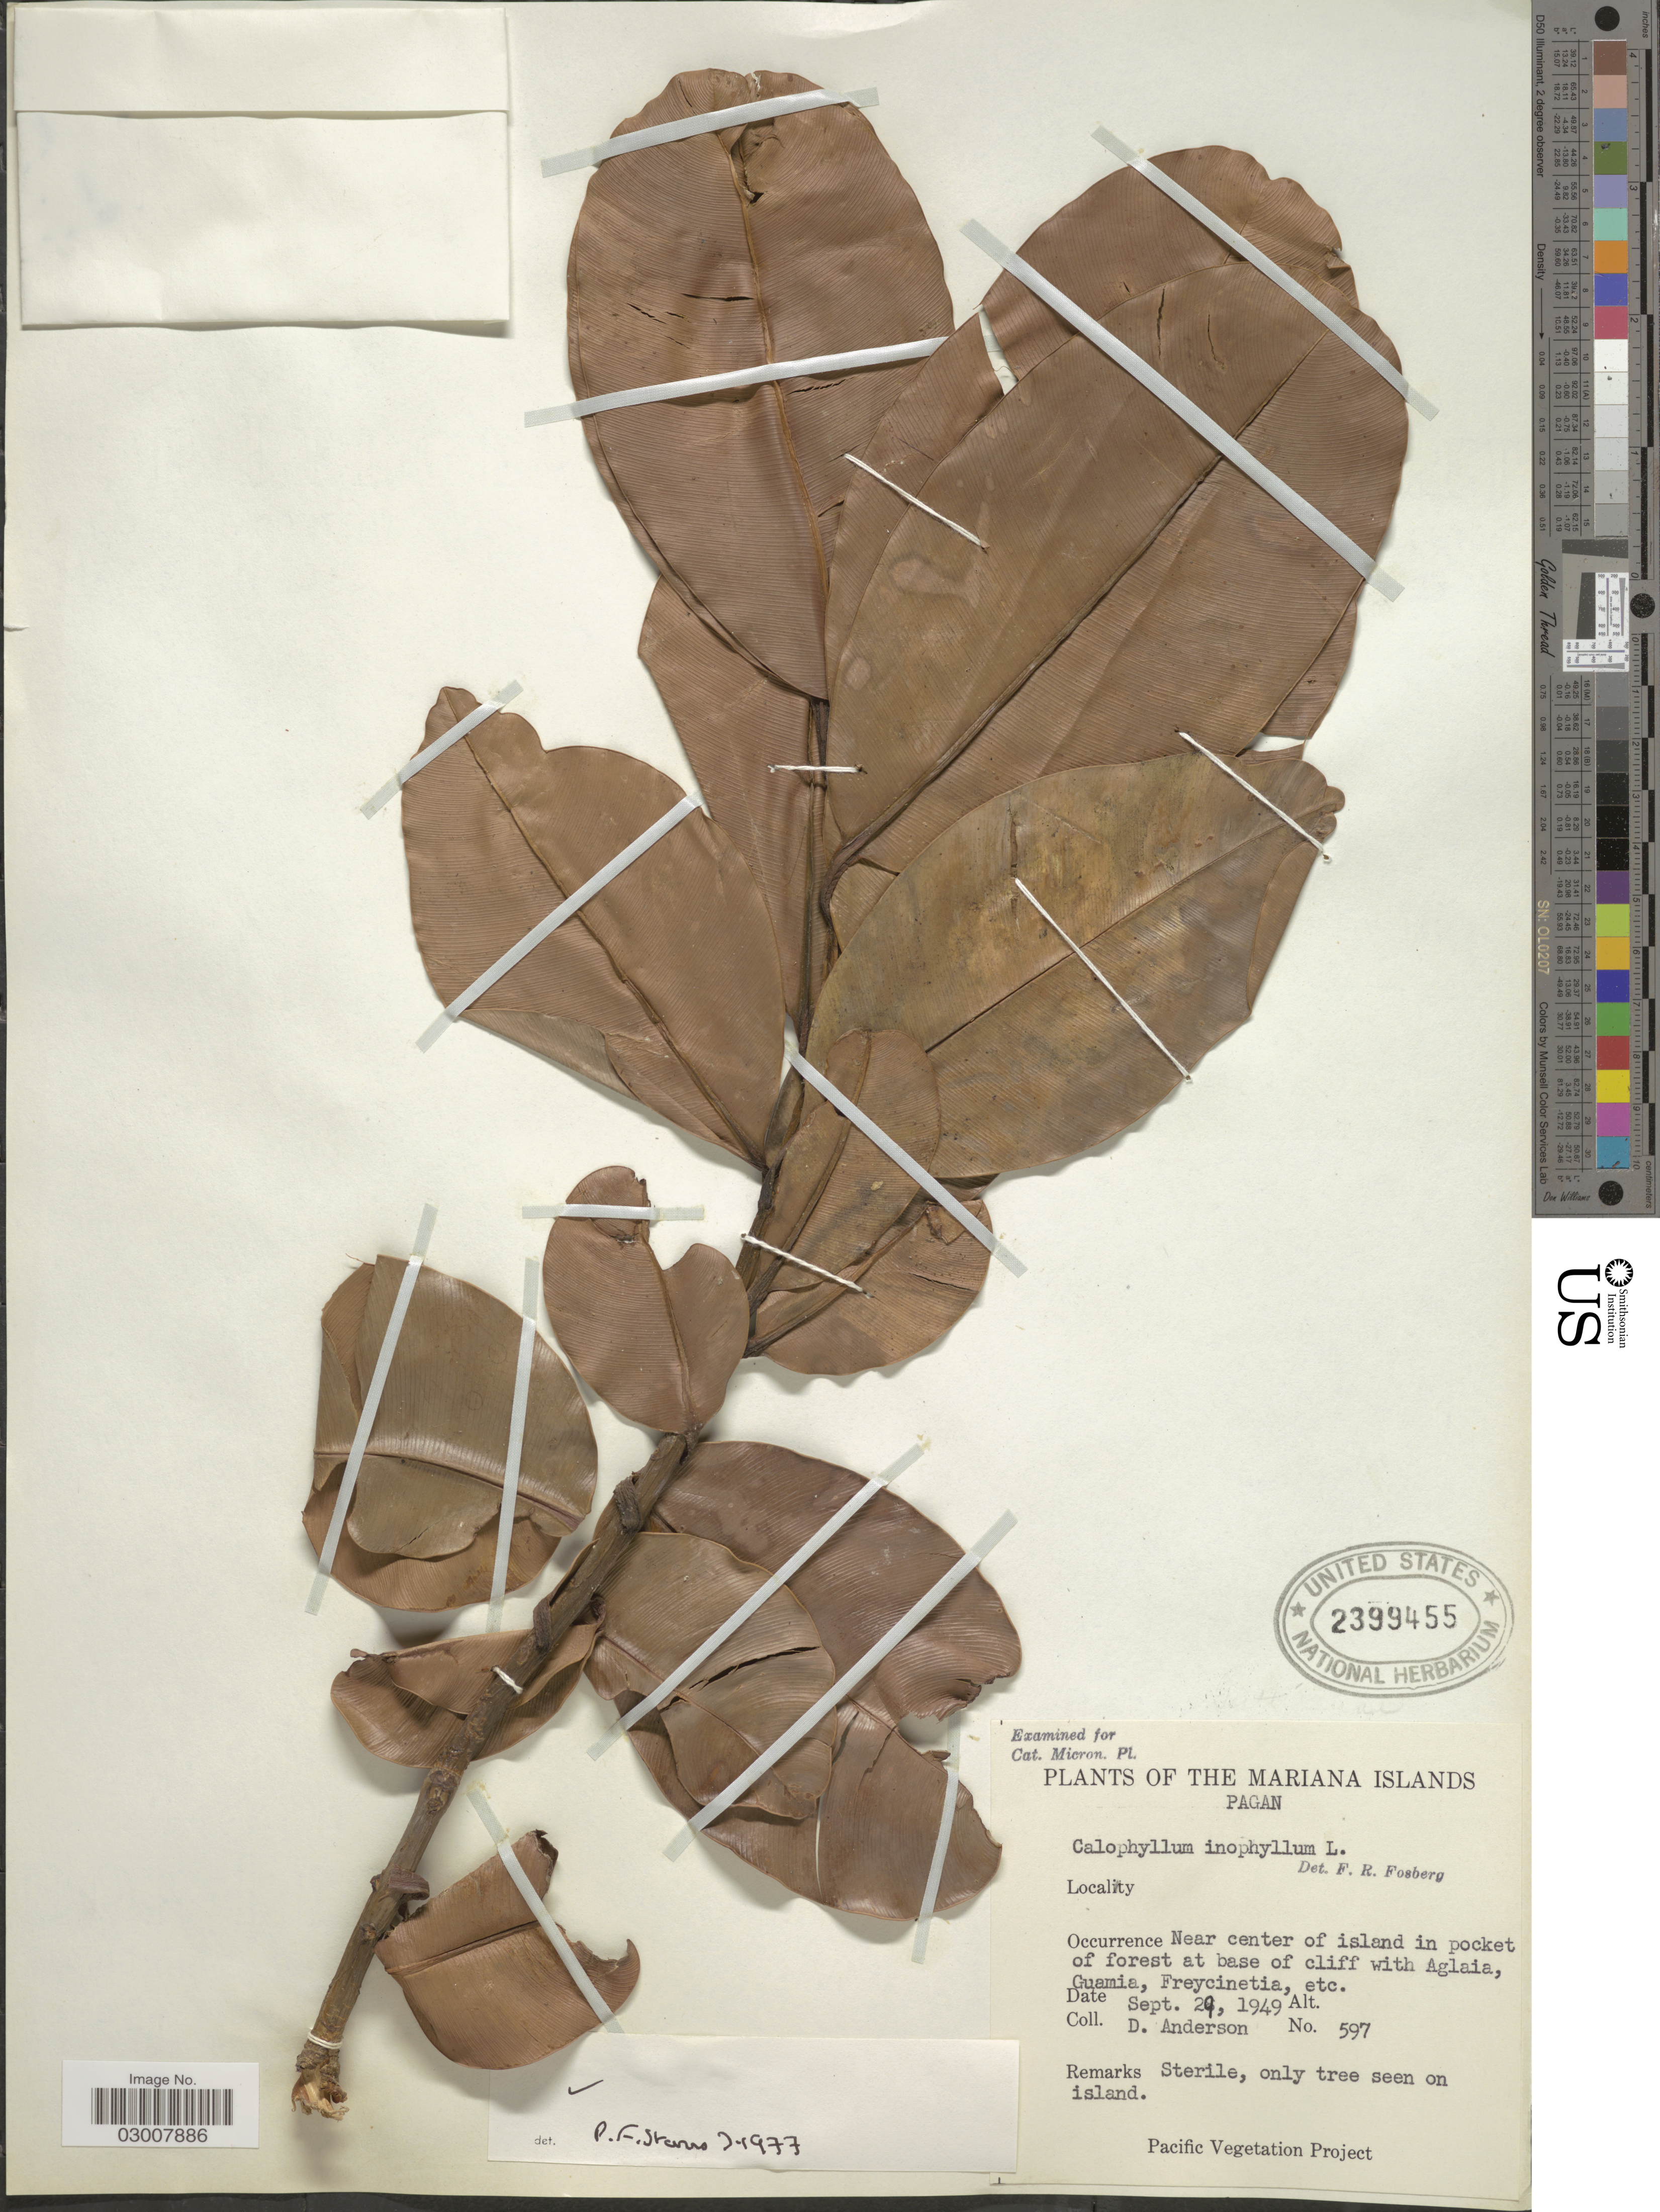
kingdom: Plantae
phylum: Tracheophyta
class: Magnoliopsida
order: Malpighiales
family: Calophyllaceae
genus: Calophyllum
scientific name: Calophyllum inophyllum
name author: L.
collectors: D. Anderson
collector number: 597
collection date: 1949-09-29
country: Northern Mariana Islands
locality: The Mariana Islands. Pagan.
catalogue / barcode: US 2399455